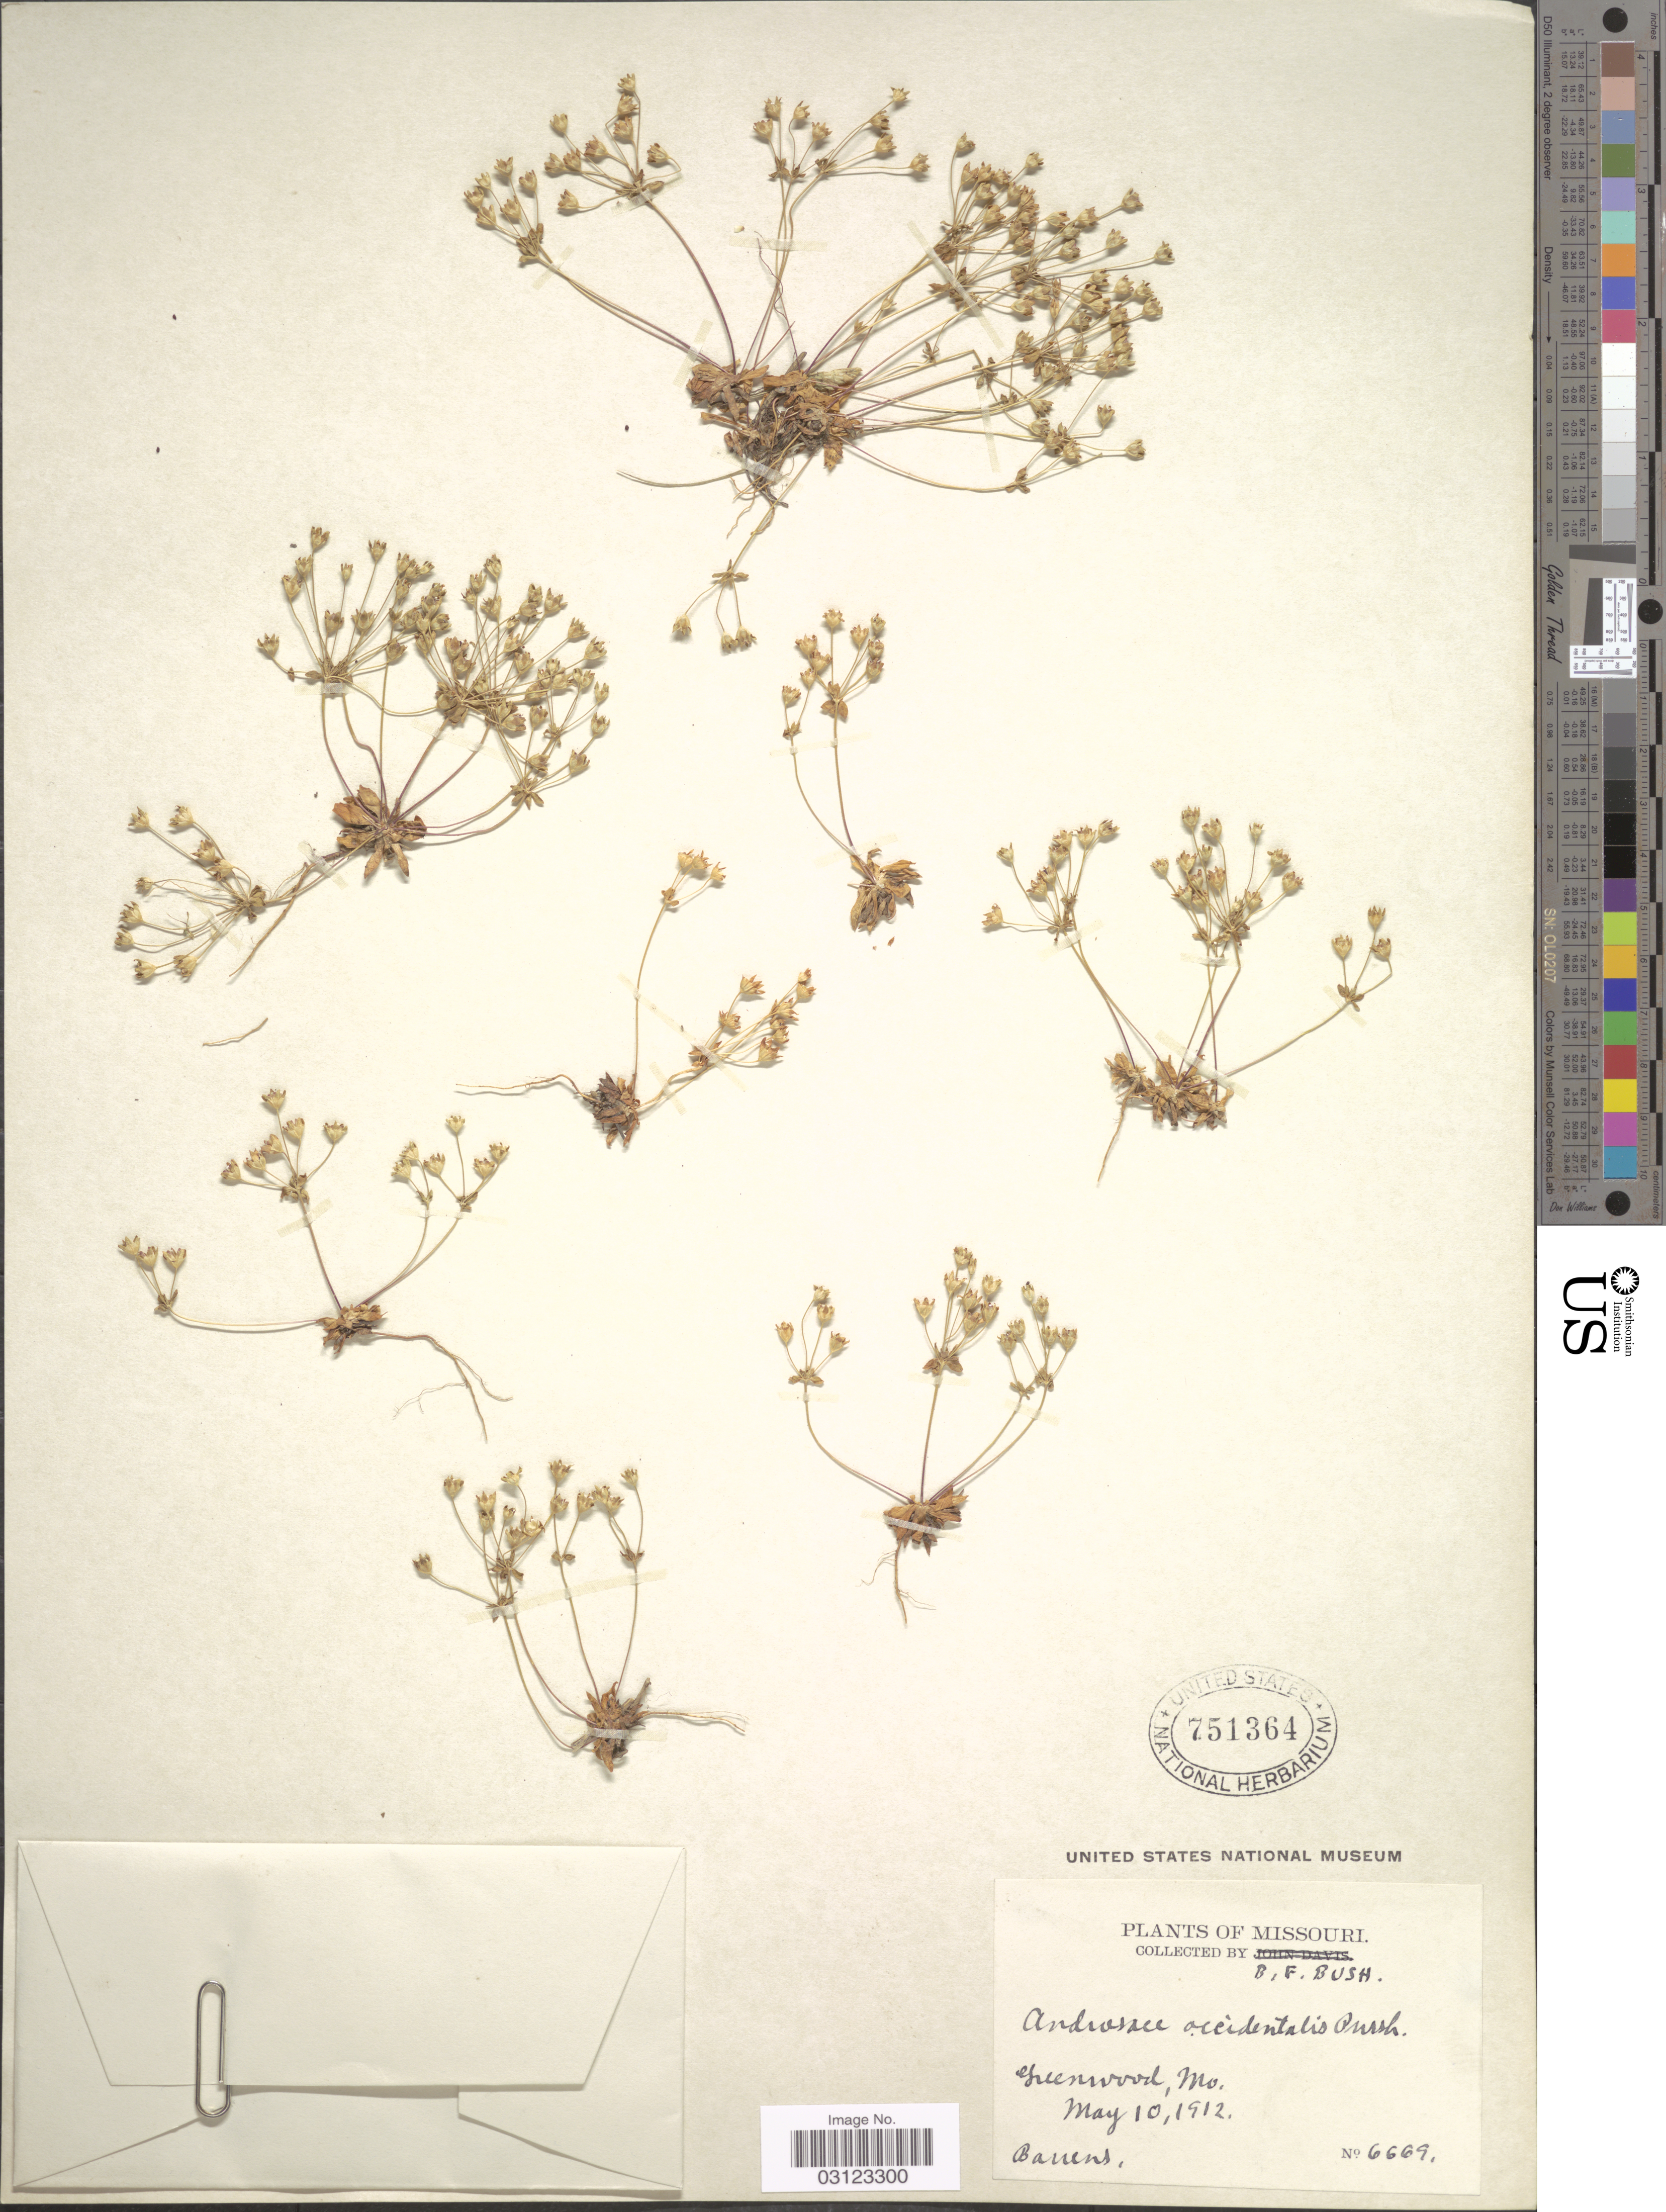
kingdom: Plantae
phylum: Tracheophyta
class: Magnoliopsida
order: Ericales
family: Primulaceae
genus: Androsace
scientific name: Androsace occidentalis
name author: (Pursh) Pursh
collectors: B. F. Bush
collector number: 6669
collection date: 1912-05-10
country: United States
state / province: Missouri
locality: Greenwood, Mo.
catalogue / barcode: US 751364